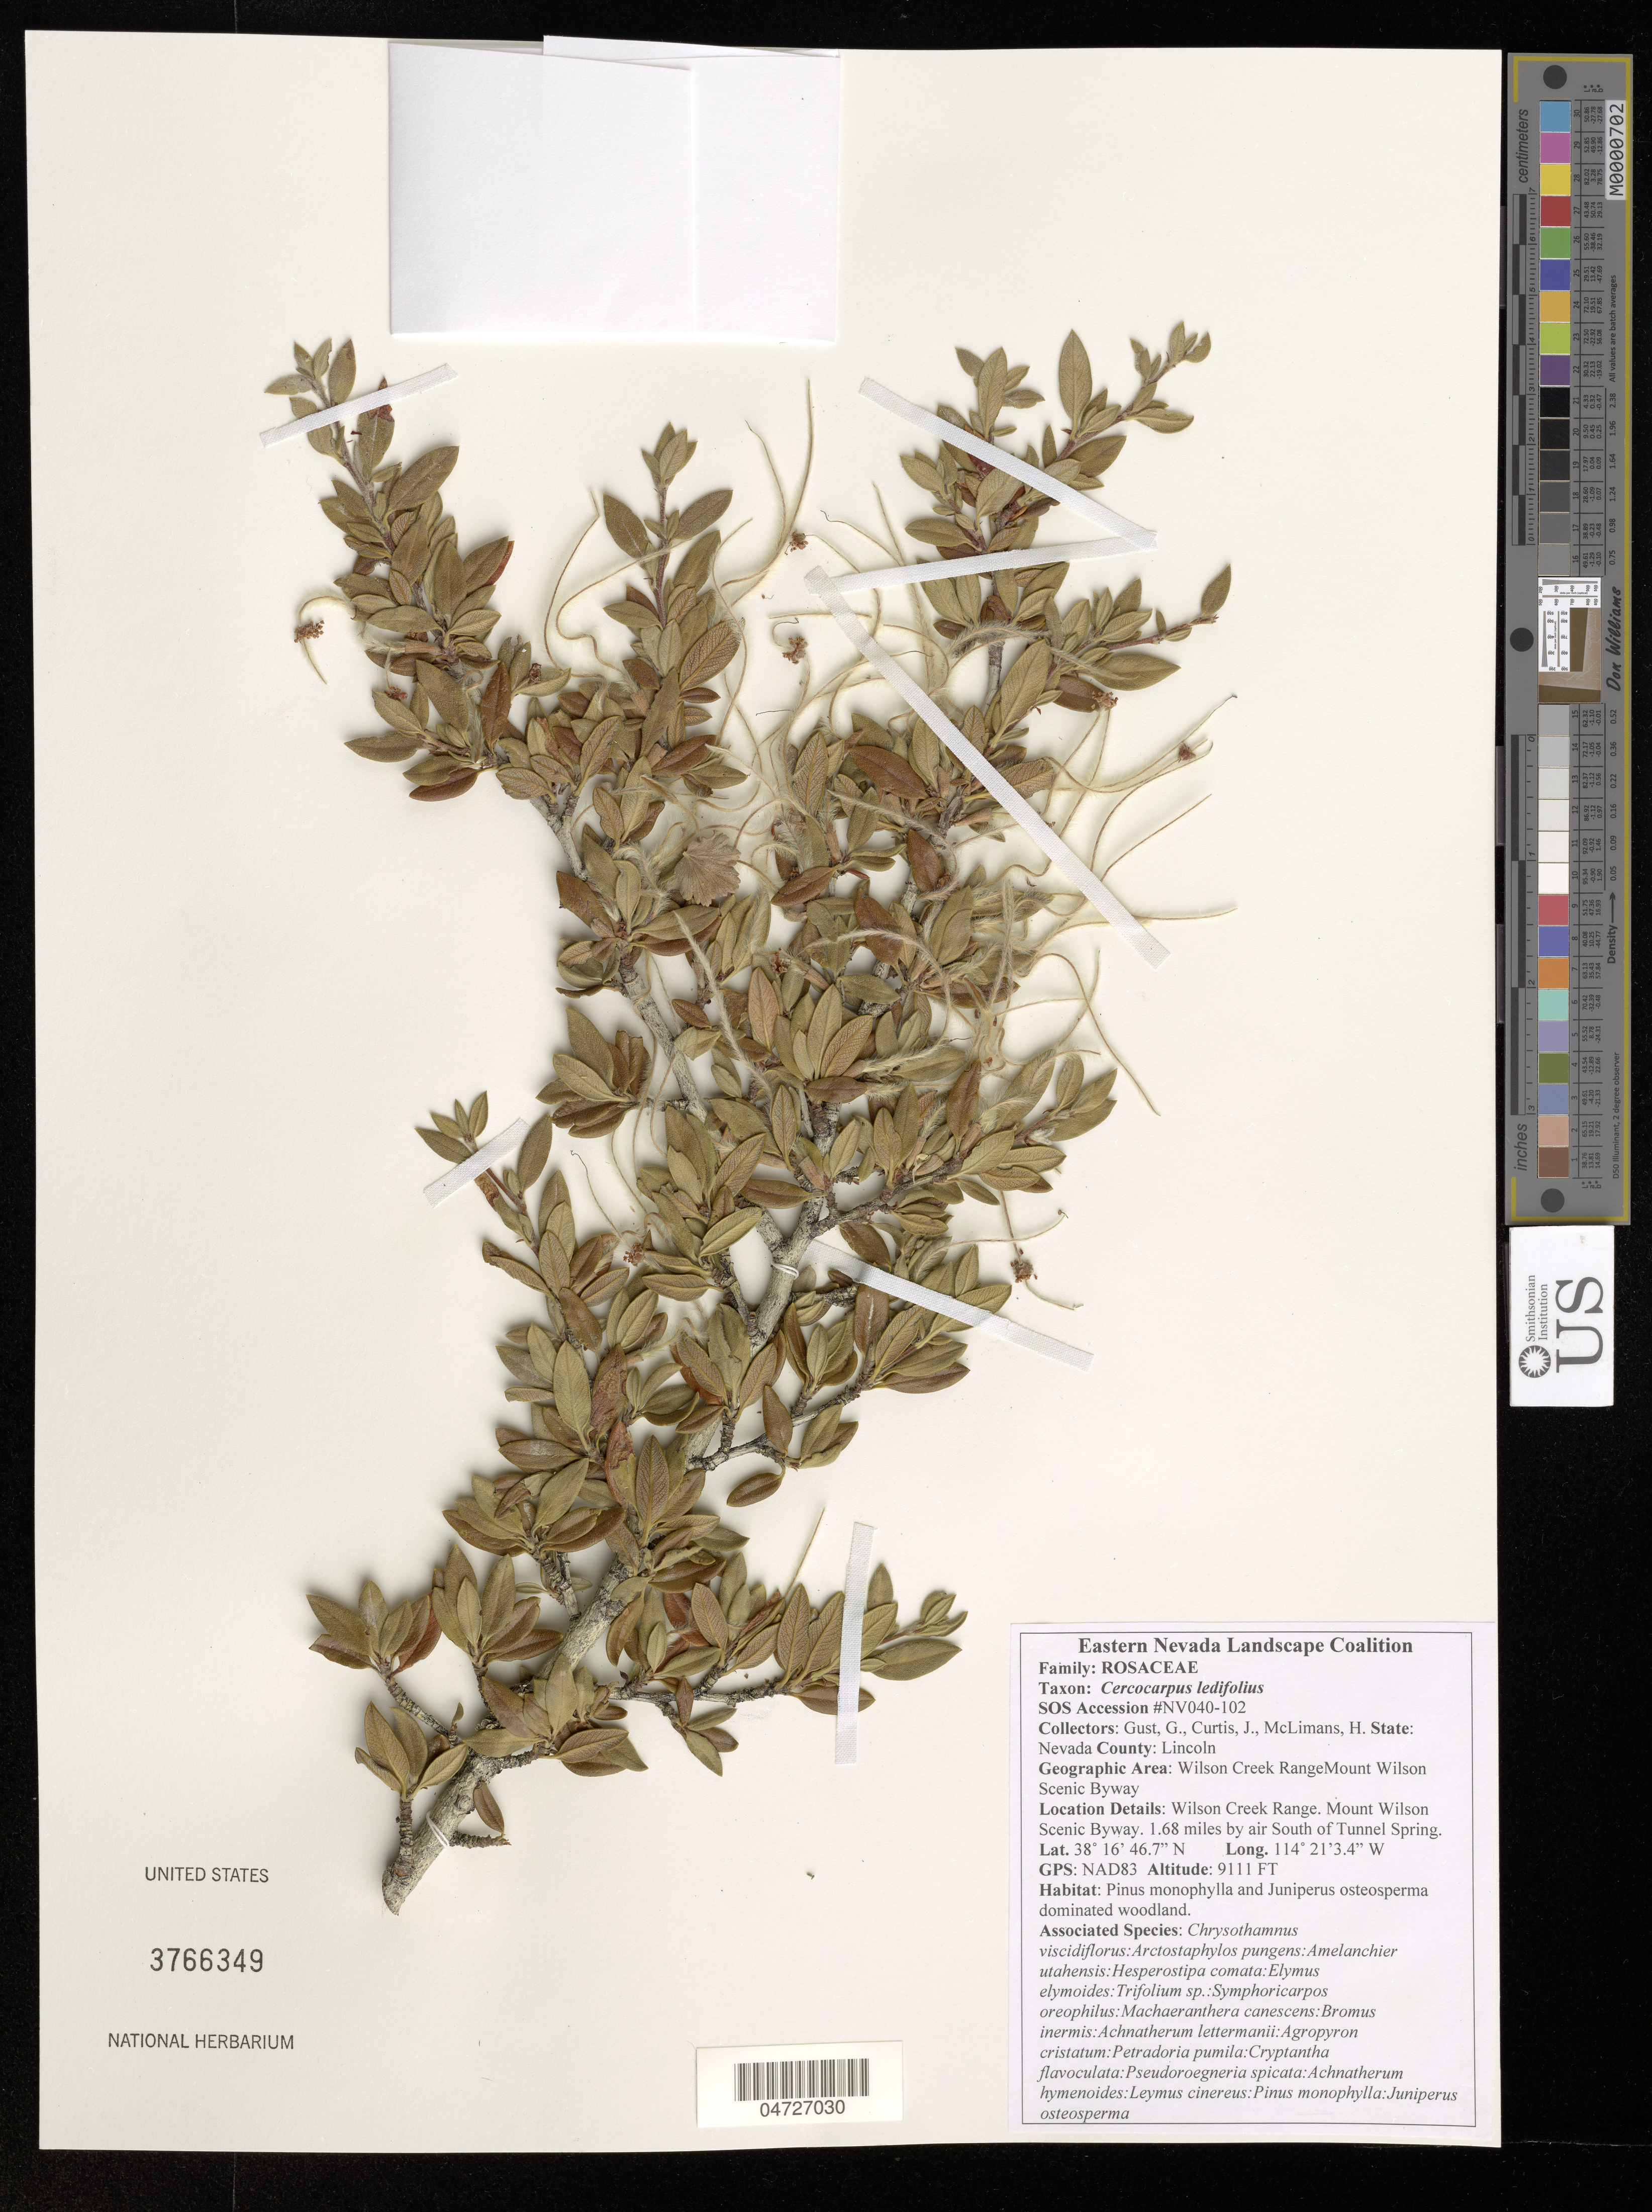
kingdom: Plantae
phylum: Tracheophyta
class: Magnoliopsida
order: Rosales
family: Rosaceae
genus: Cercocarpus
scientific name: Cercocarpus ledifolius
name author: Nutt.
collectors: G. Gust, J. Curtis & H. McLimans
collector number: NV040-102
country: United States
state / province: Nevada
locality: County: Lincoln. Wilson Creek Range Mount Wilson Scenic Byway. 1.68 miles by air South of Tunnel Spring.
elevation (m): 2777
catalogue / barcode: US 3766349